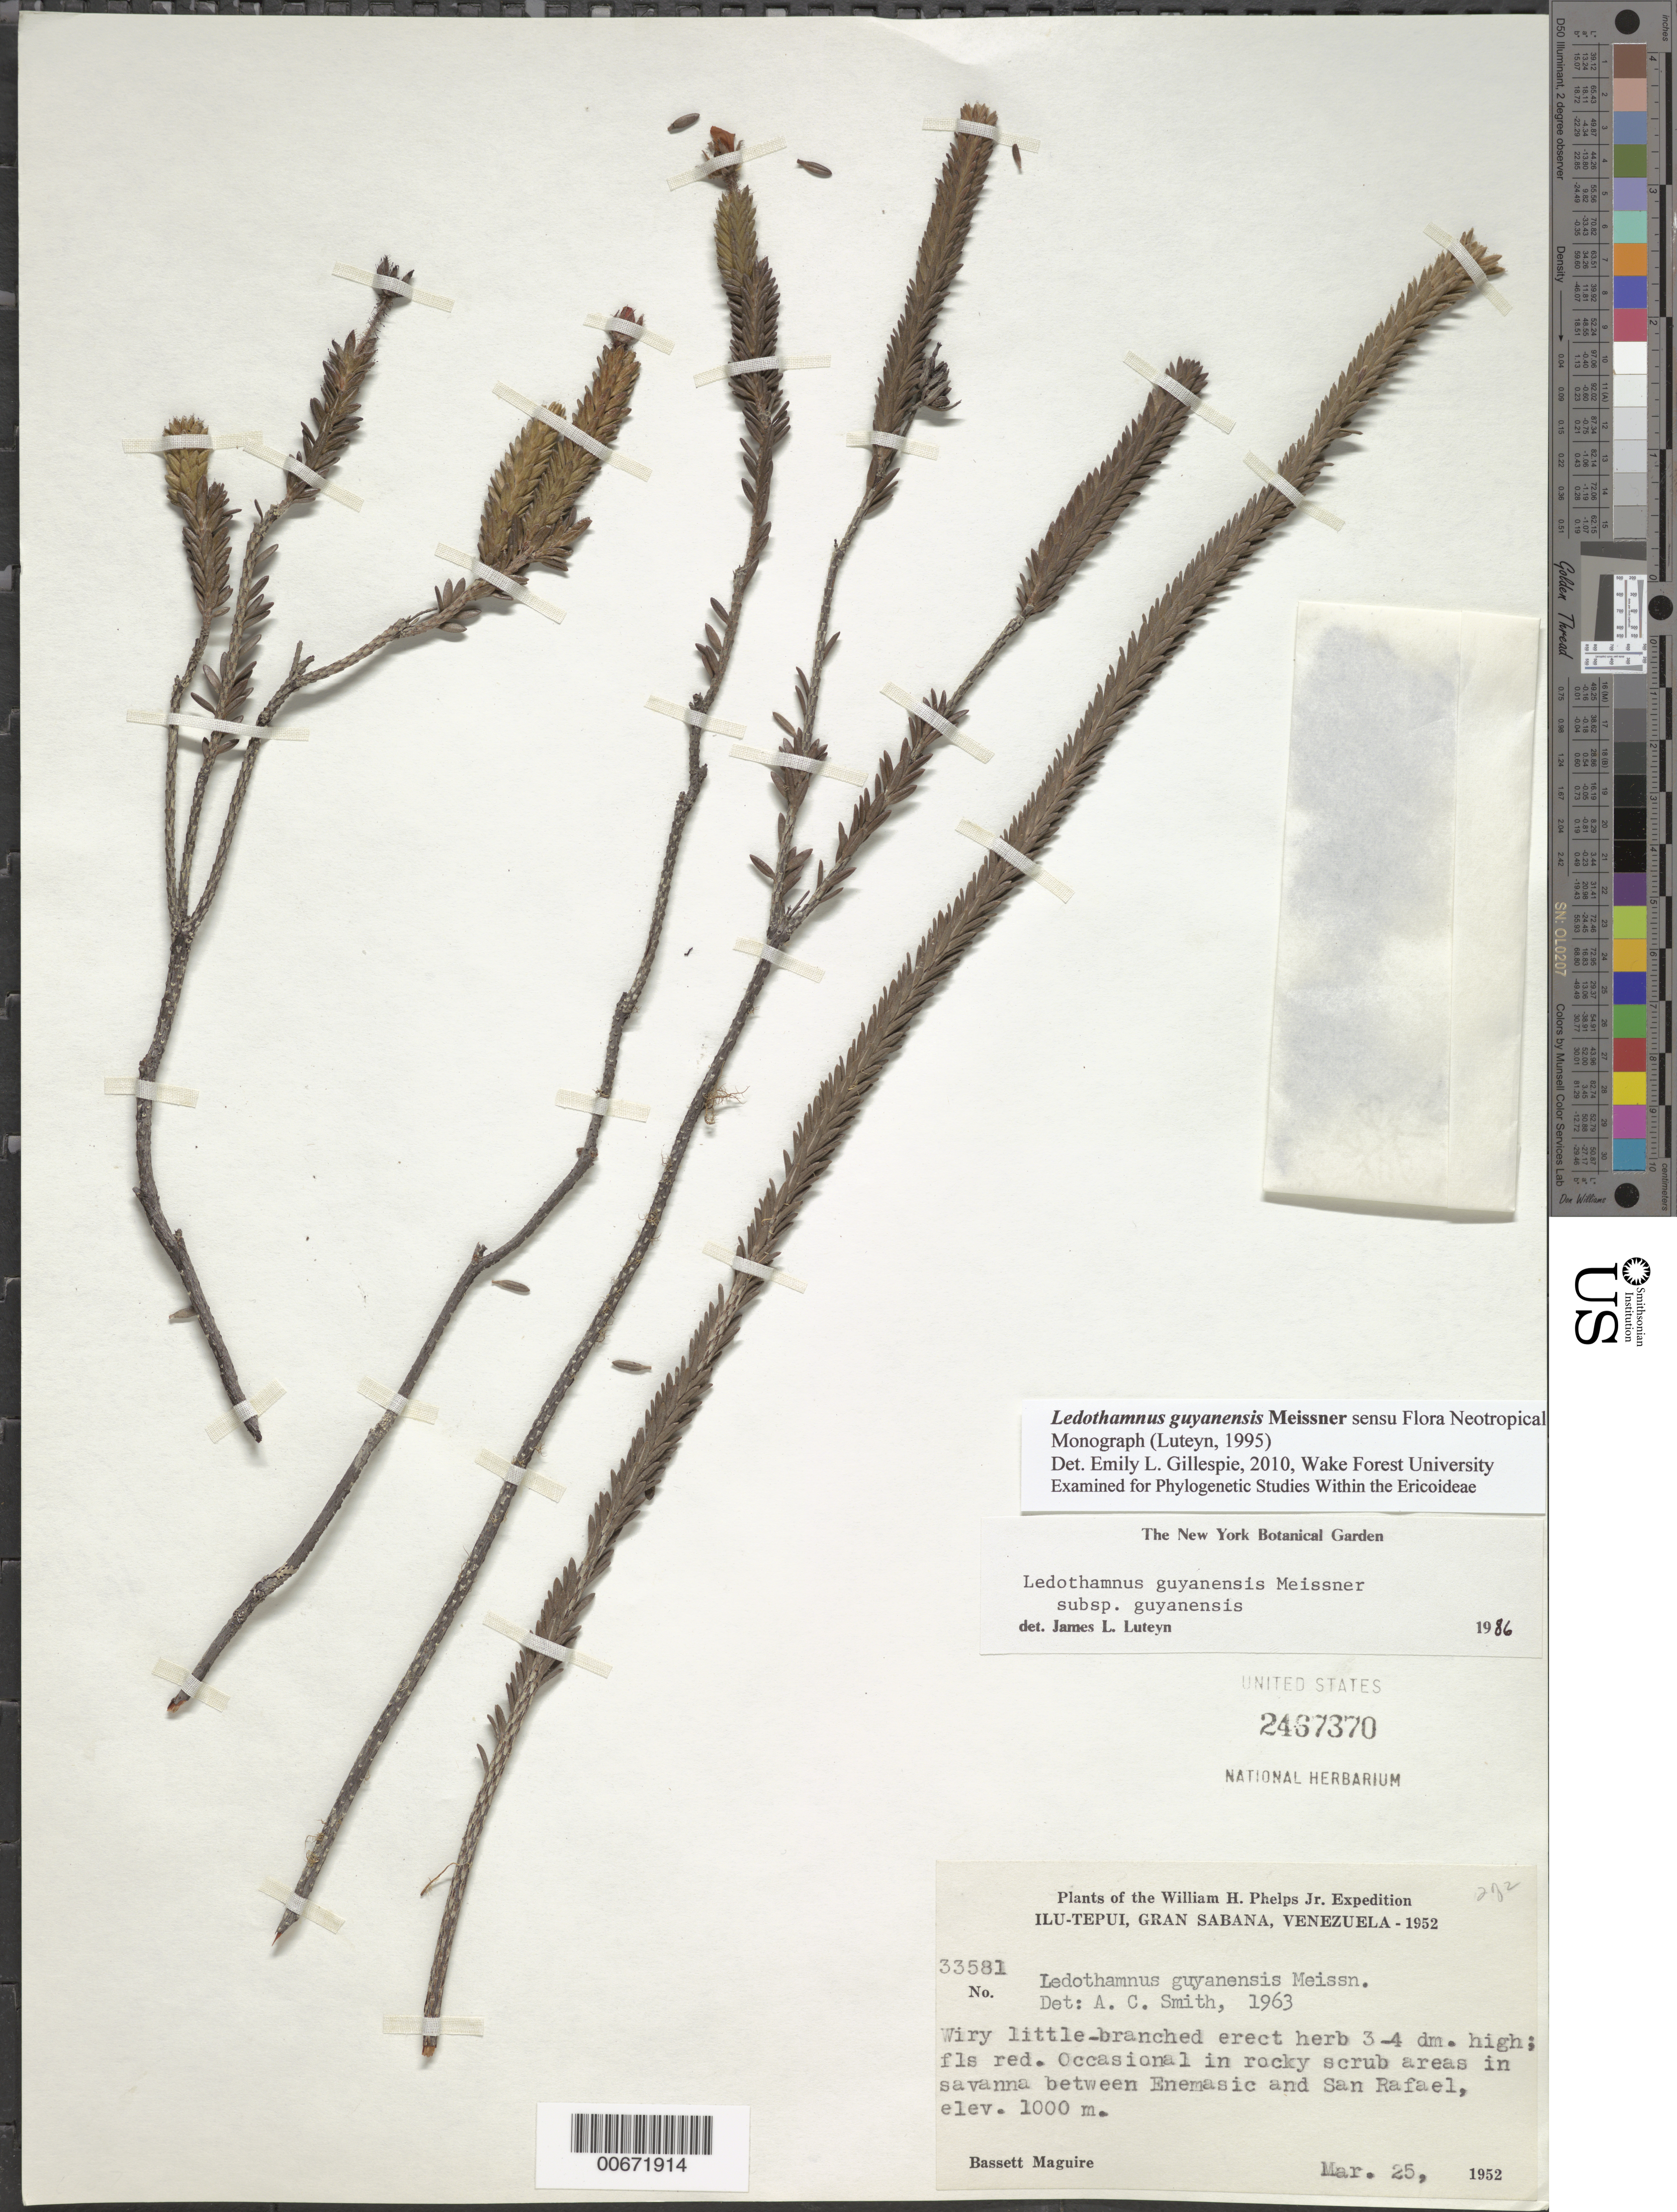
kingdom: Plantae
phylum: Tracheophyta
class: Magnoliopsida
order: Ericales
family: Ericaceae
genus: Ledothamnus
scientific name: Ledothamnus guyanensis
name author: Meisn.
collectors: B. Maguire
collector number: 33581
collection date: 1952-03-25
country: Venezuela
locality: Ilu-Tepui, Gran Sabana. Occasional in rocky scrub areas in savanna between Enemasic and San Rafael.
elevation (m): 1000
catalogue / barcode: US 2467370